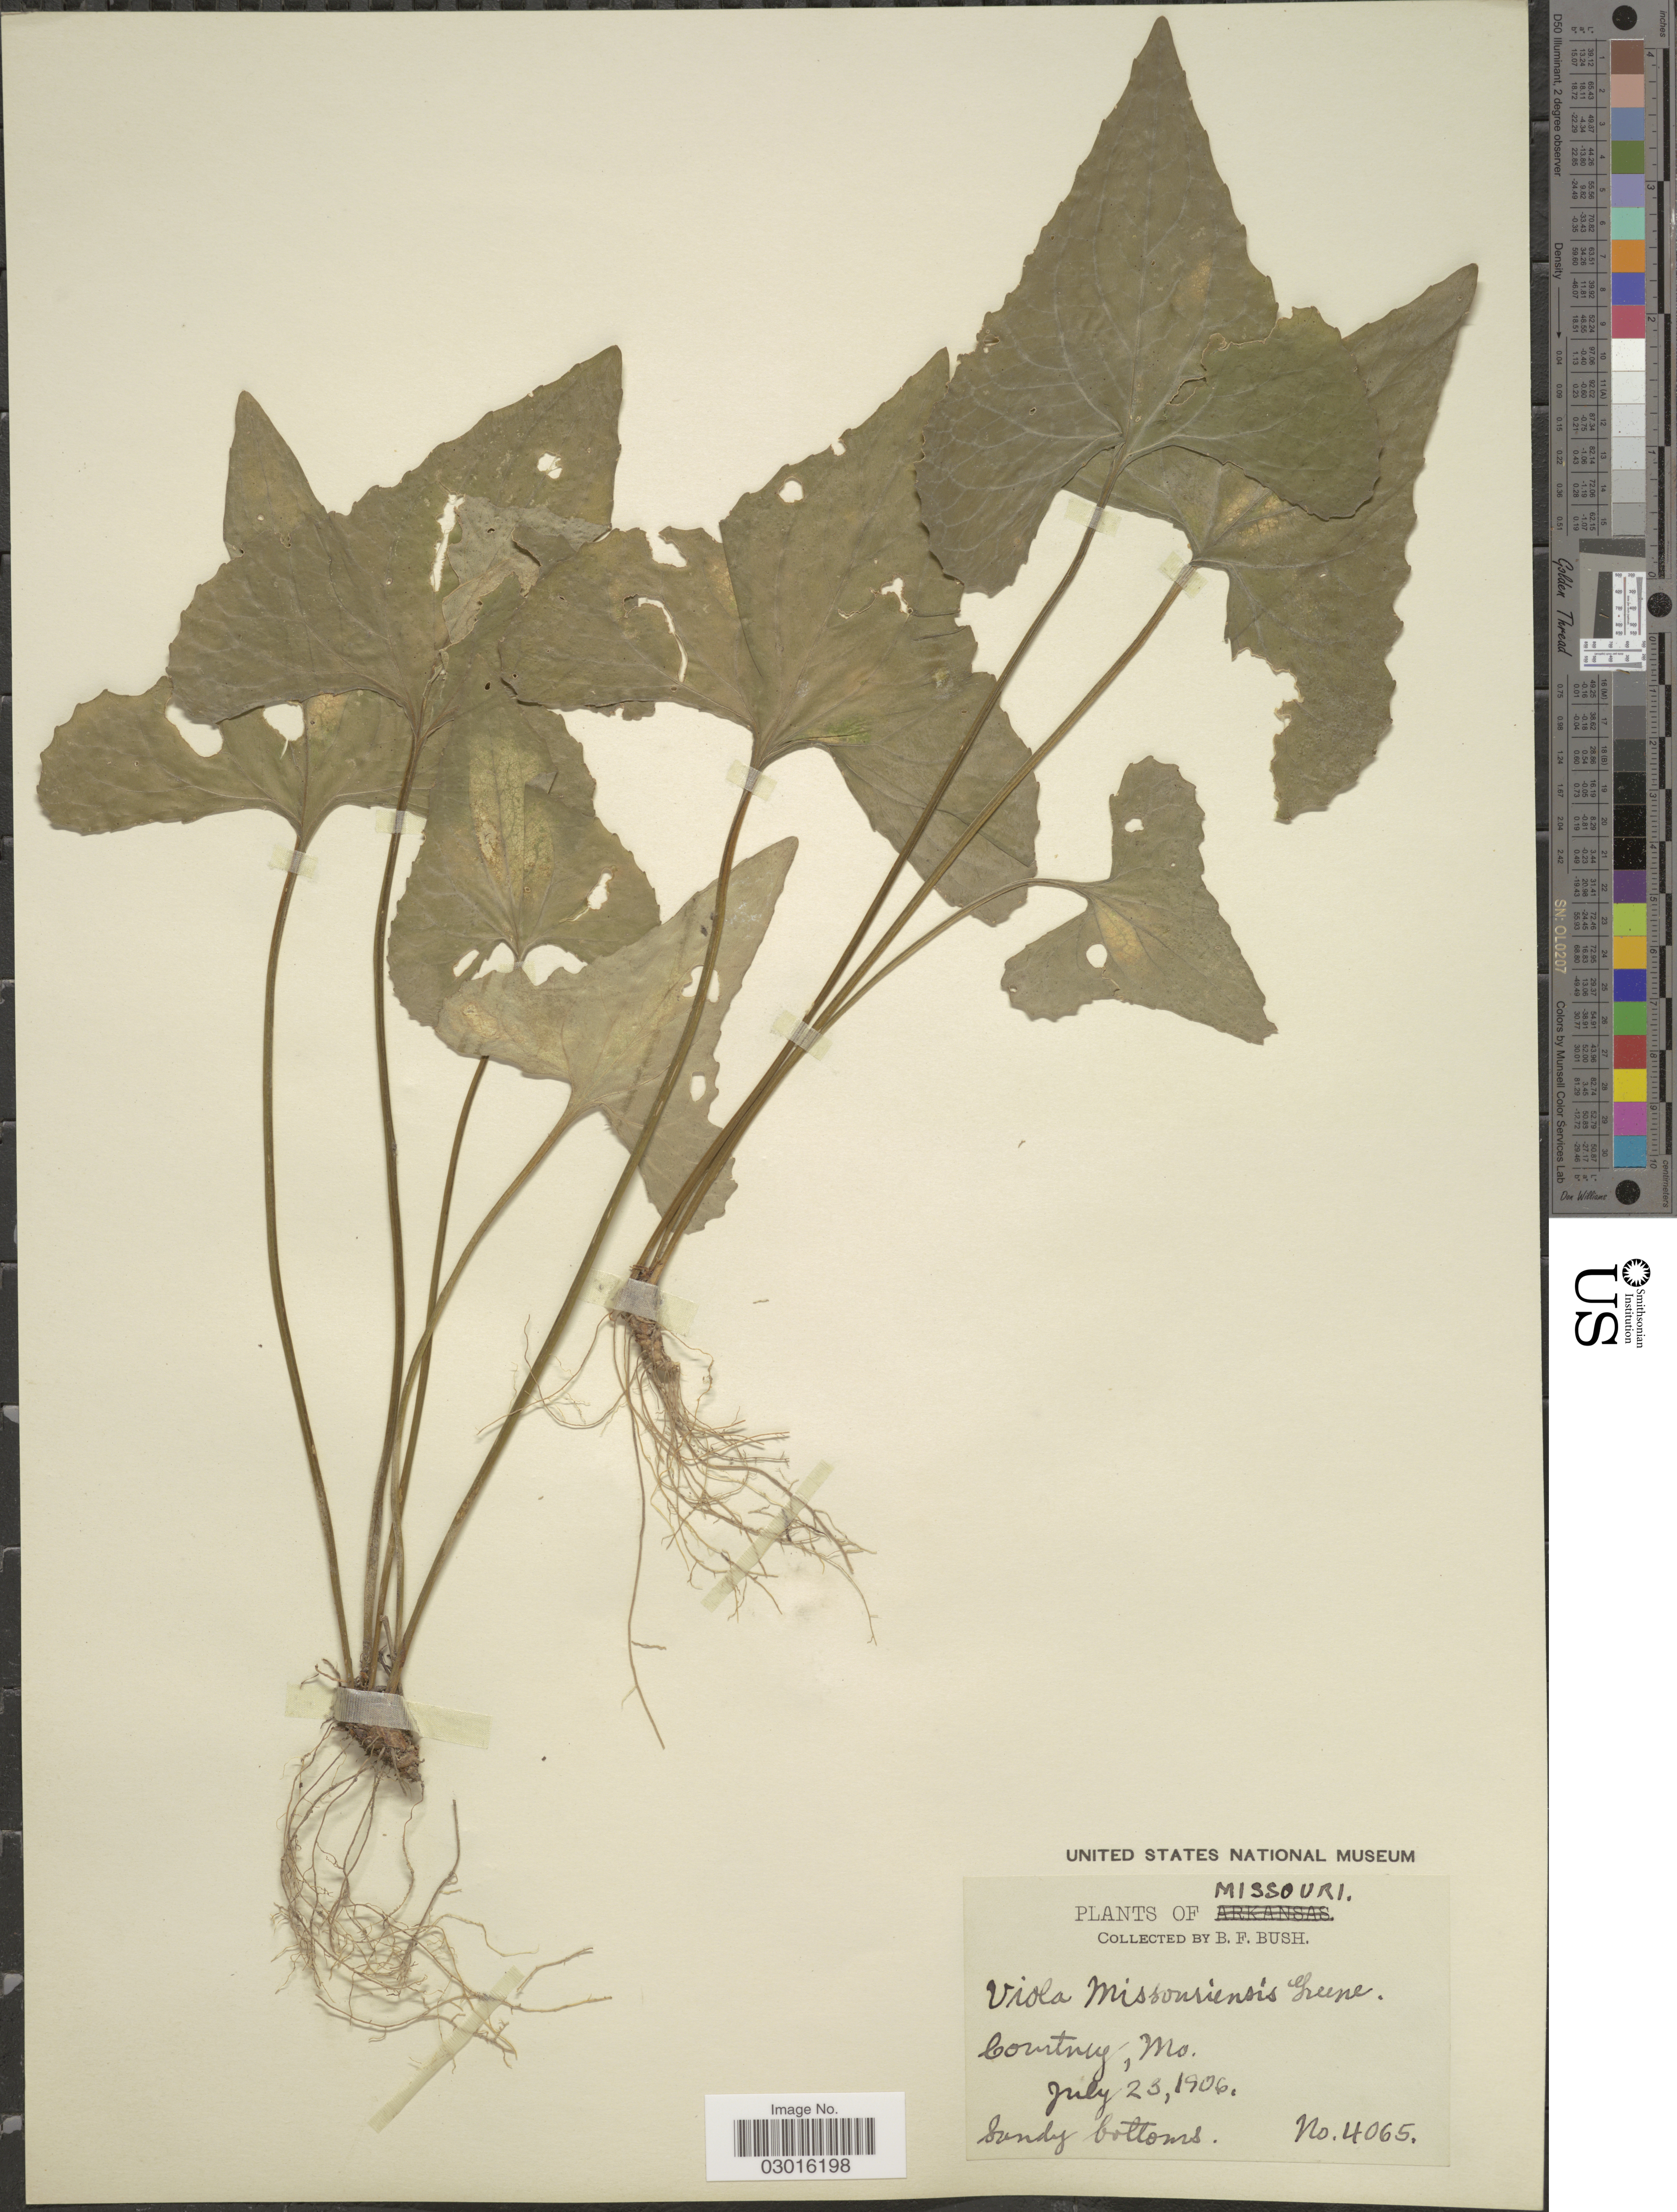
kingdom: Plantae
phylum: Tracheophyta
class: Magnoliopsida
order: Malpighiales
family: Violaceae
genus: Viola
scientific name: Viola missouriensis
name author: Greene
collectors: B. F. Bush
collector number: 4065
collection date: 1906-07-23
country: United States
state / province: Missouri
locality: Courtney.